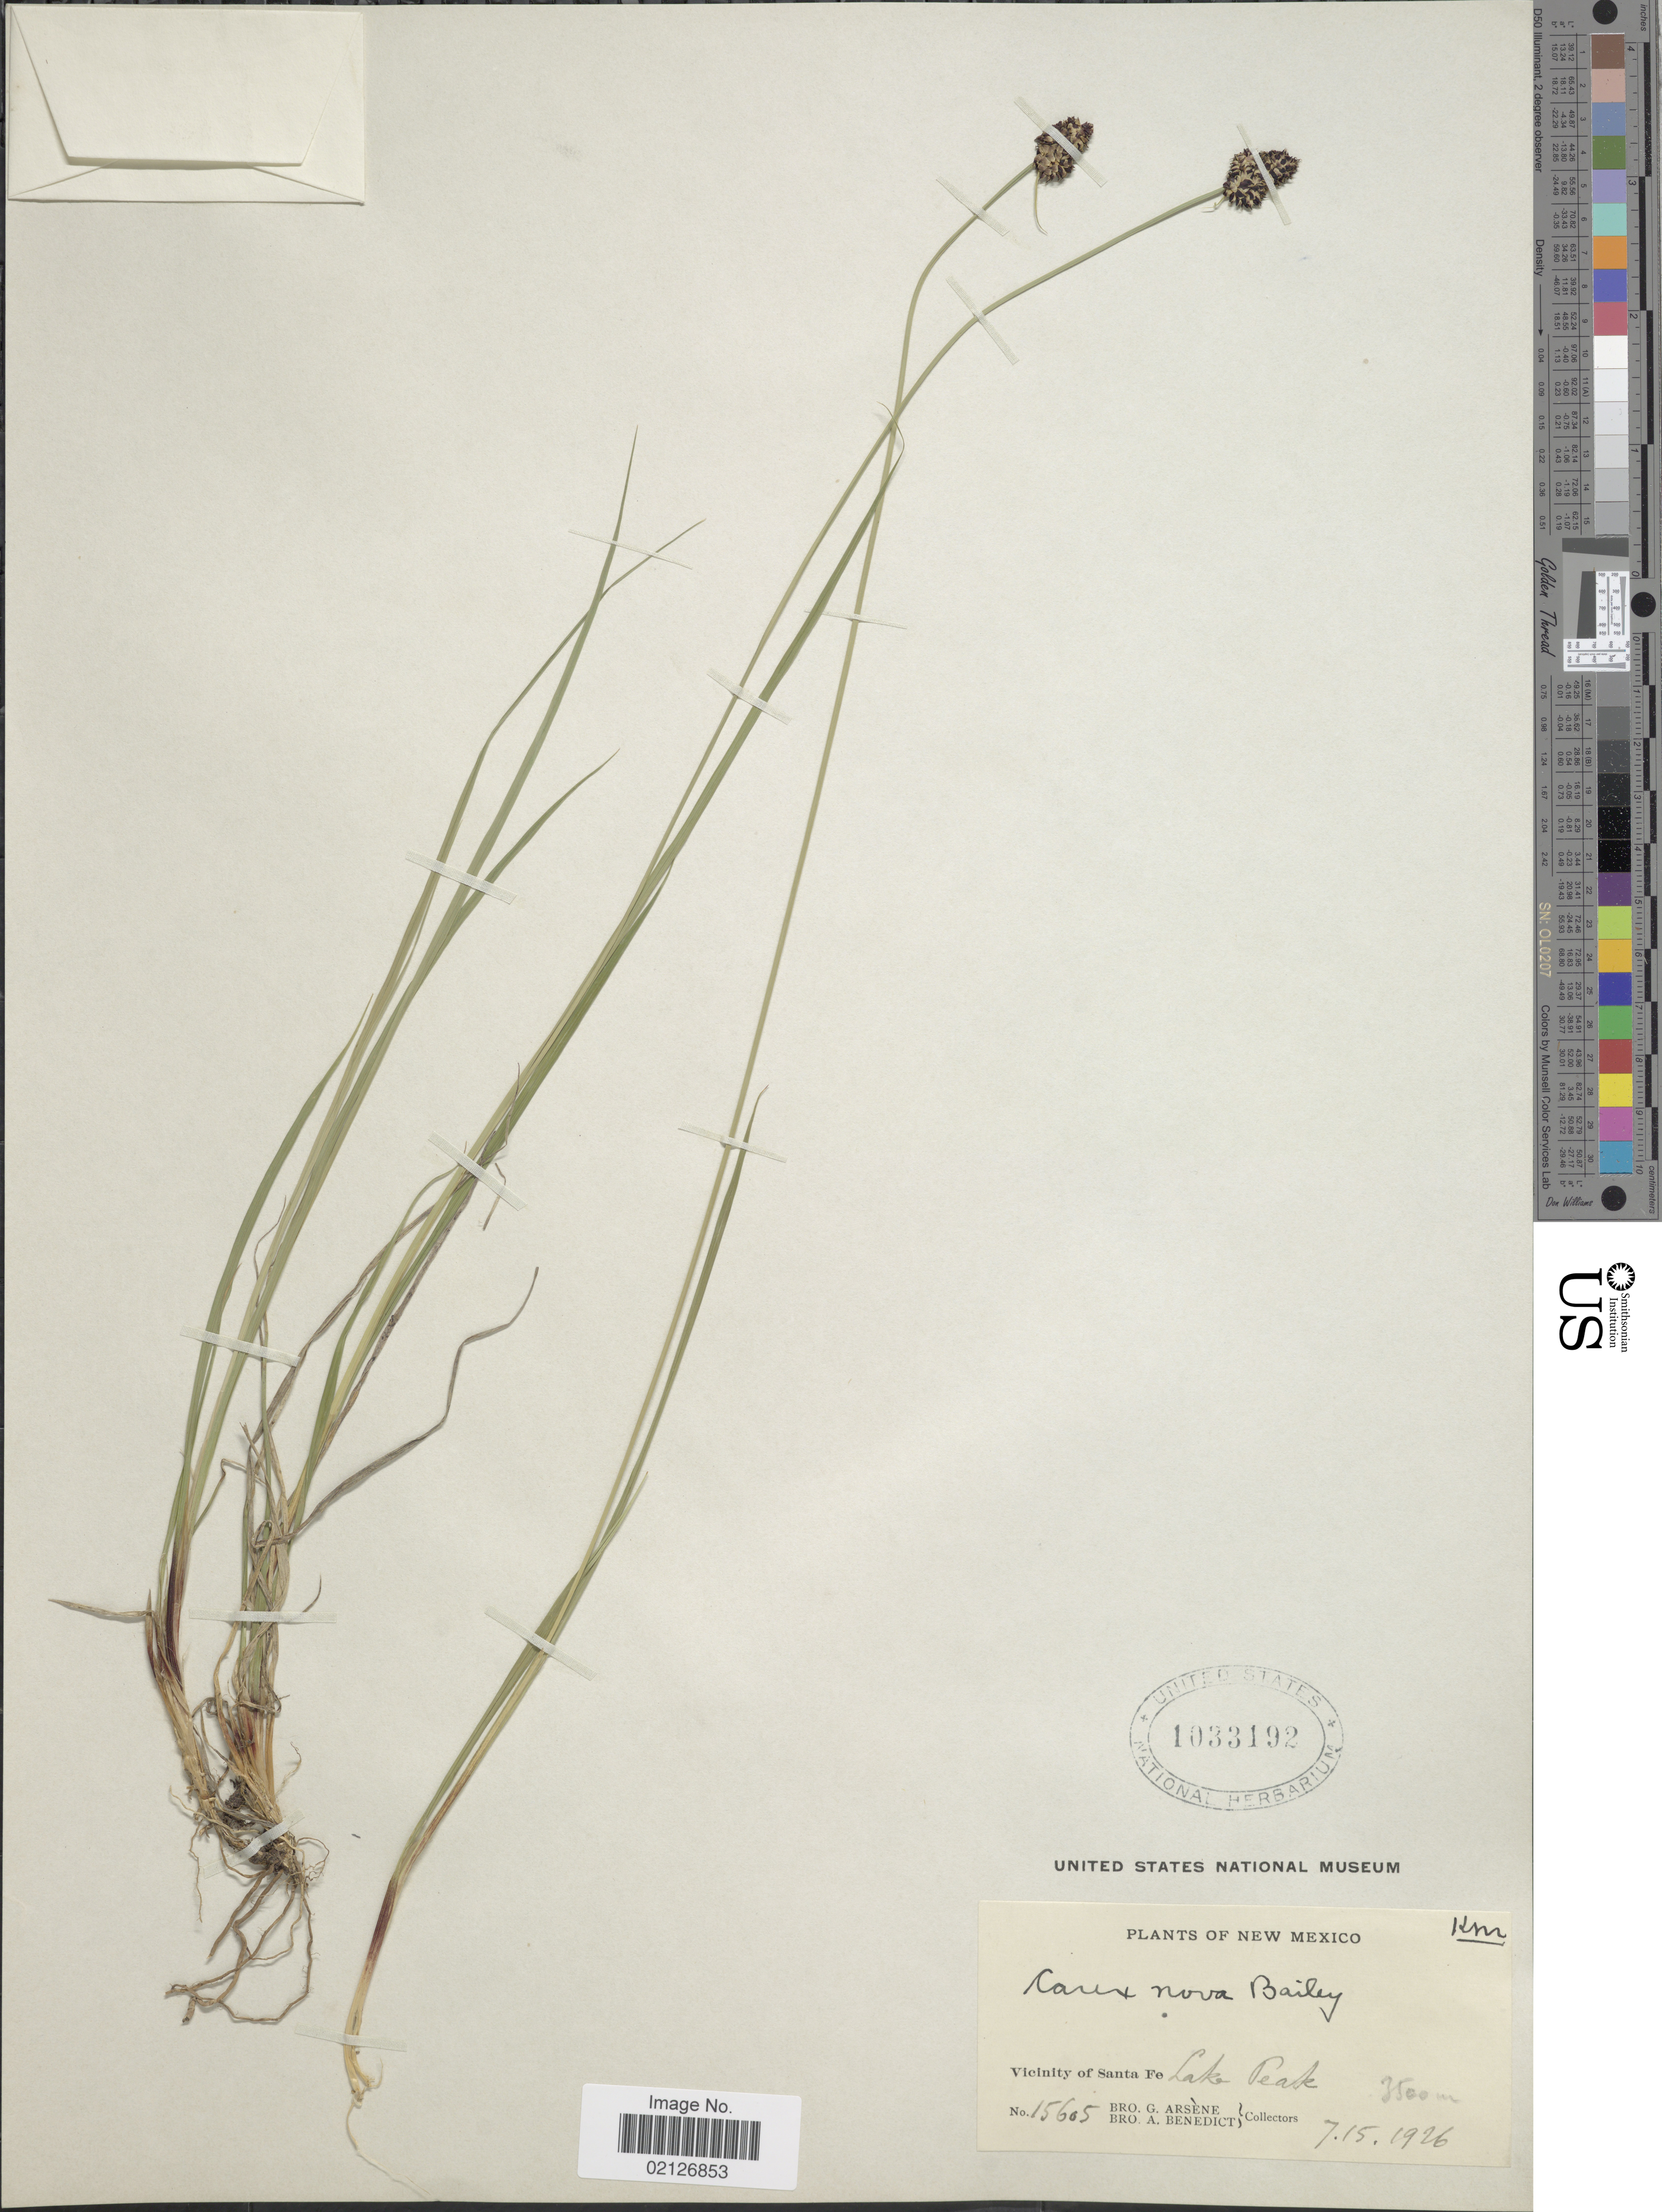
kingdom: Plantae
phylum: Tracheophyta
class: Liliopsida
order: Poales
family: Cyperaceae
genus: Carex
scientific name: Carex nova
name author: L.H. Bailey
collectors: Bro. G. Arsène & Bro. A. Benedict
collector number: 15605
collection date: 1926-07-15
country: United States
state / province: New Mexico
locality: Vicinity of Santa Fe, Lake Peak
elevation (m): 3500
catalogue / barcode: US 1033192